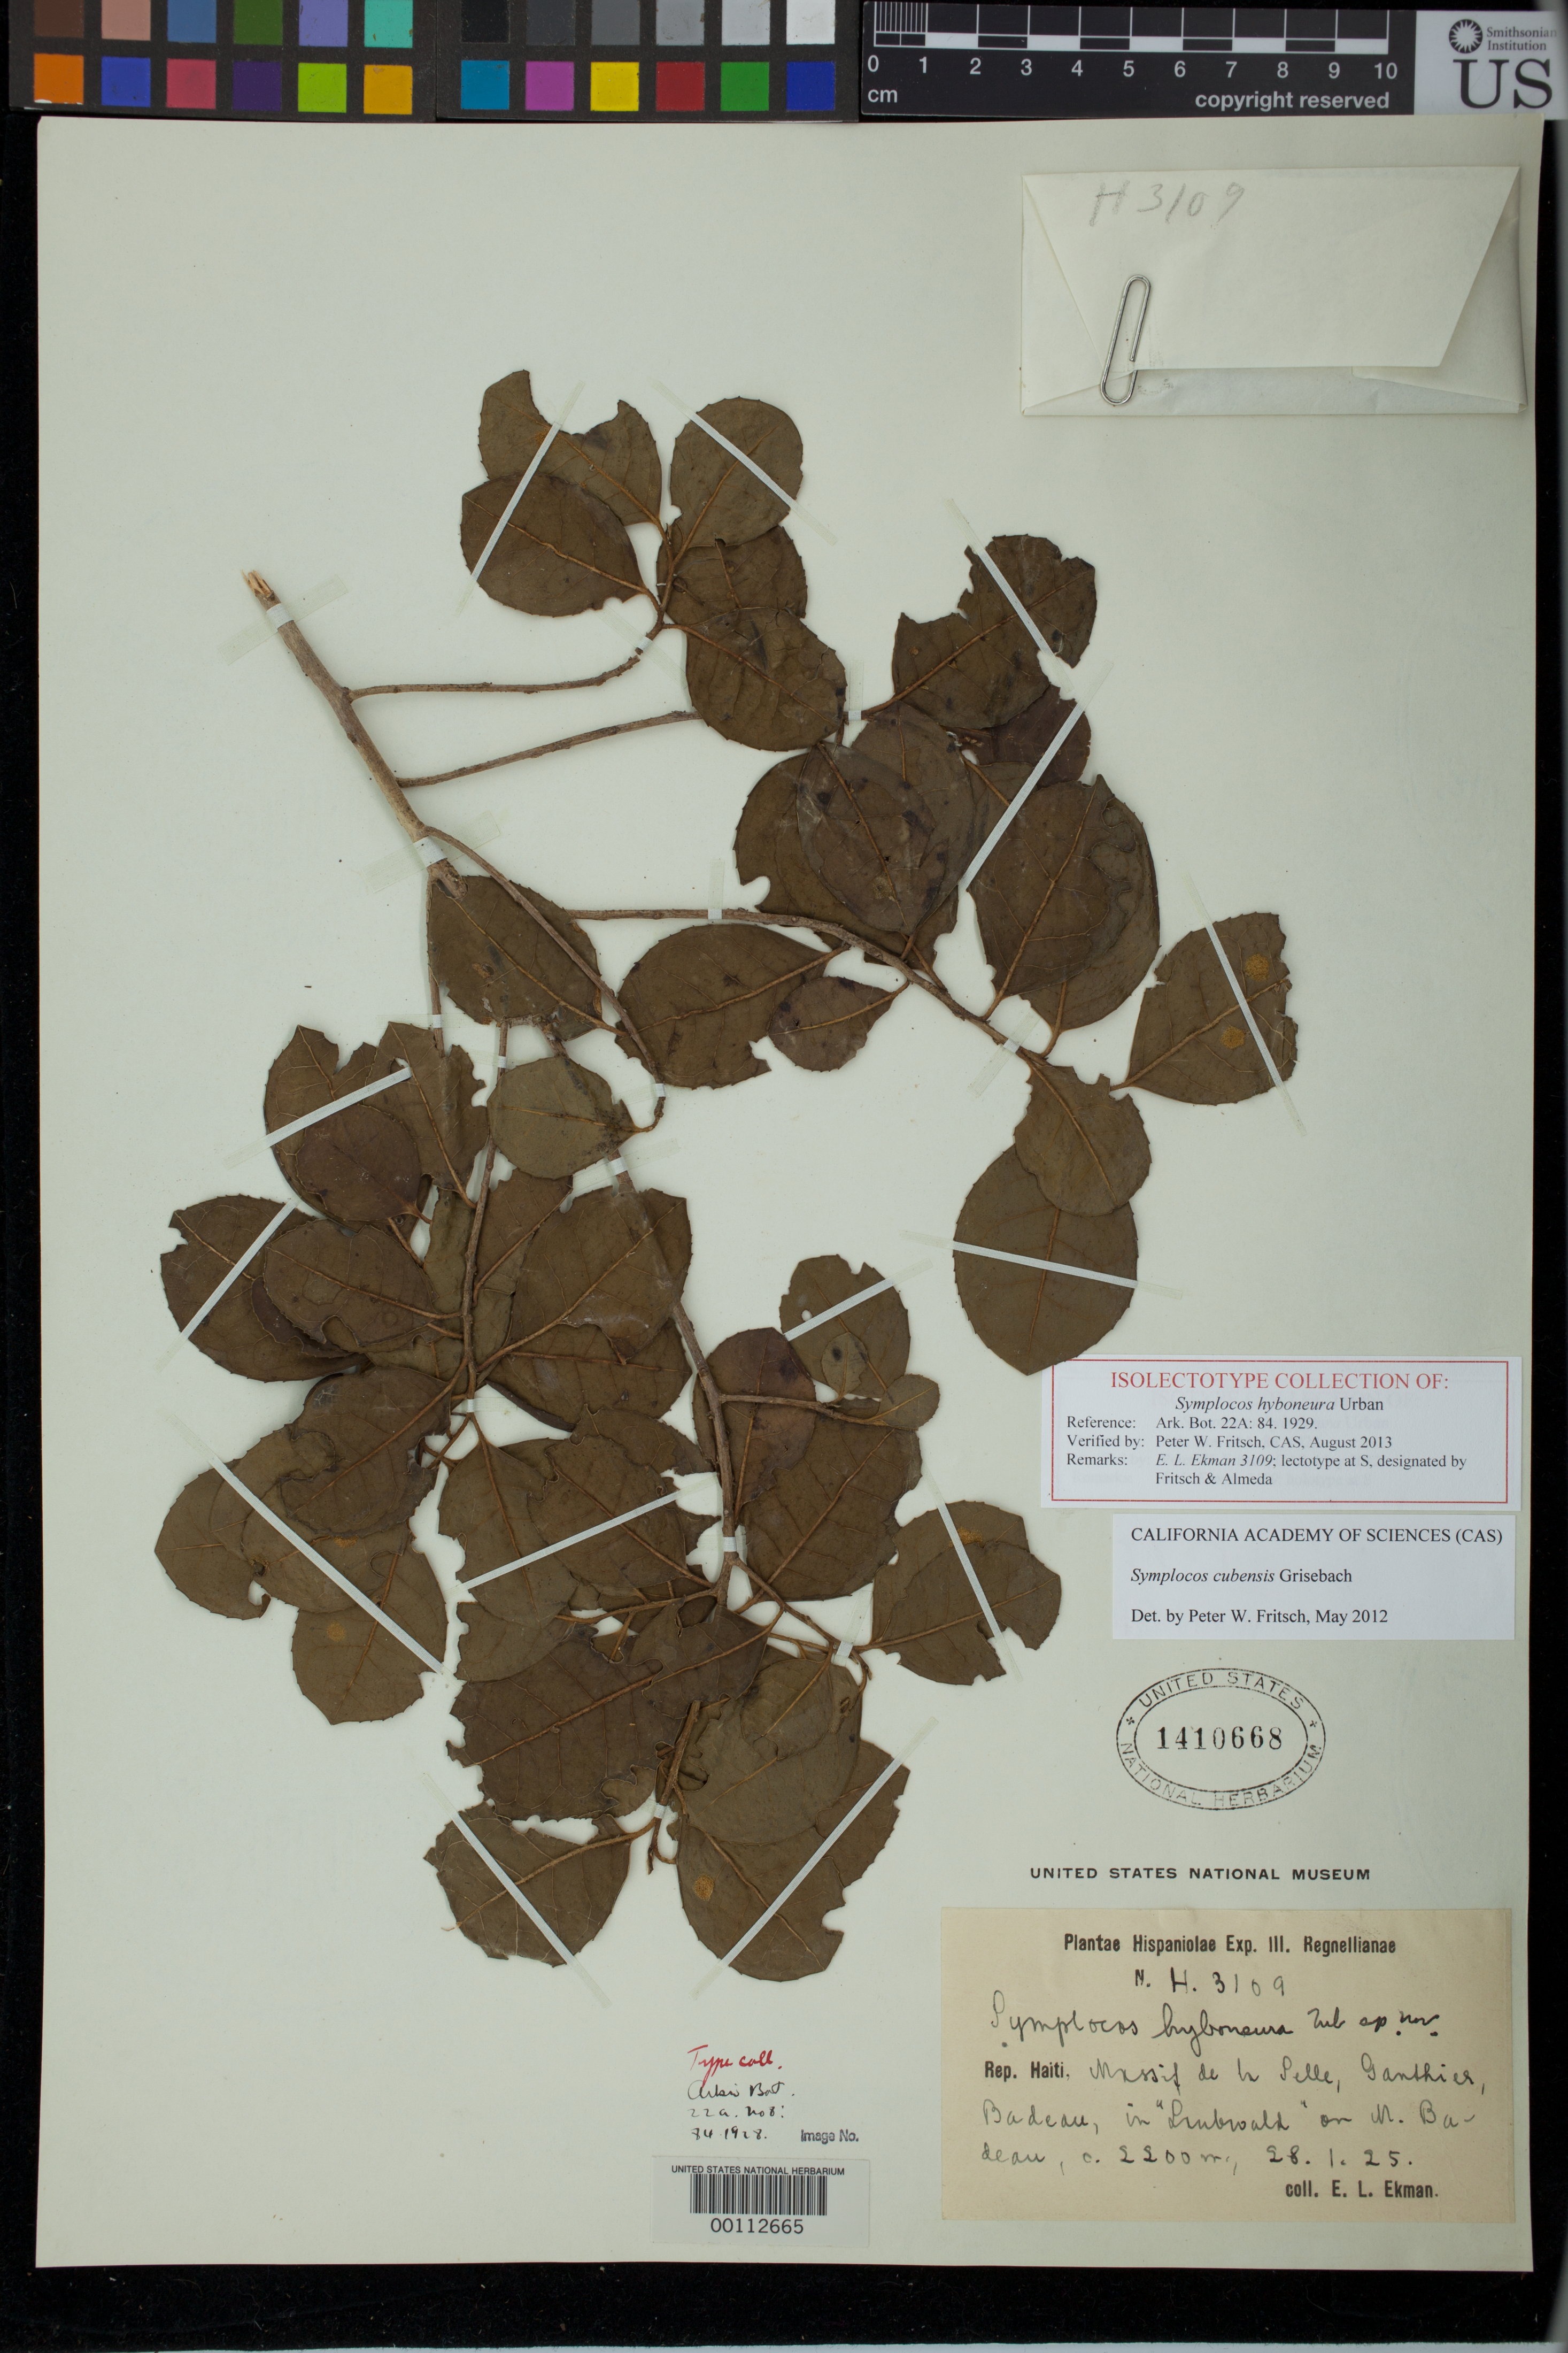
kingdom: Plantae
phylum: Tracheophyta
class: Magnoliopsida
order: Ericales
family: Symplocaceae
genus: Symplocos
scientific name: Symplocos hyboneura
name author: Urb.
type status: Isotype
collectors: E. L. Ekman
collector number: H 3109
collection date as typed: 28 Jan 1925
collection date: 1925-01-28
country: Haiti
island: Hispaniola Island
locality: Massif de la Selle, Ganthier, Badeau, in "Laubwald" on M. Badeau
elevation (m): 2200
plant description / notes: Specimen annotated by P.W. Fritsch (2013) as "isolectotype collection", designated by Fritsch & Almeda (no publication cited).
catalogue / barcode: US 1410668